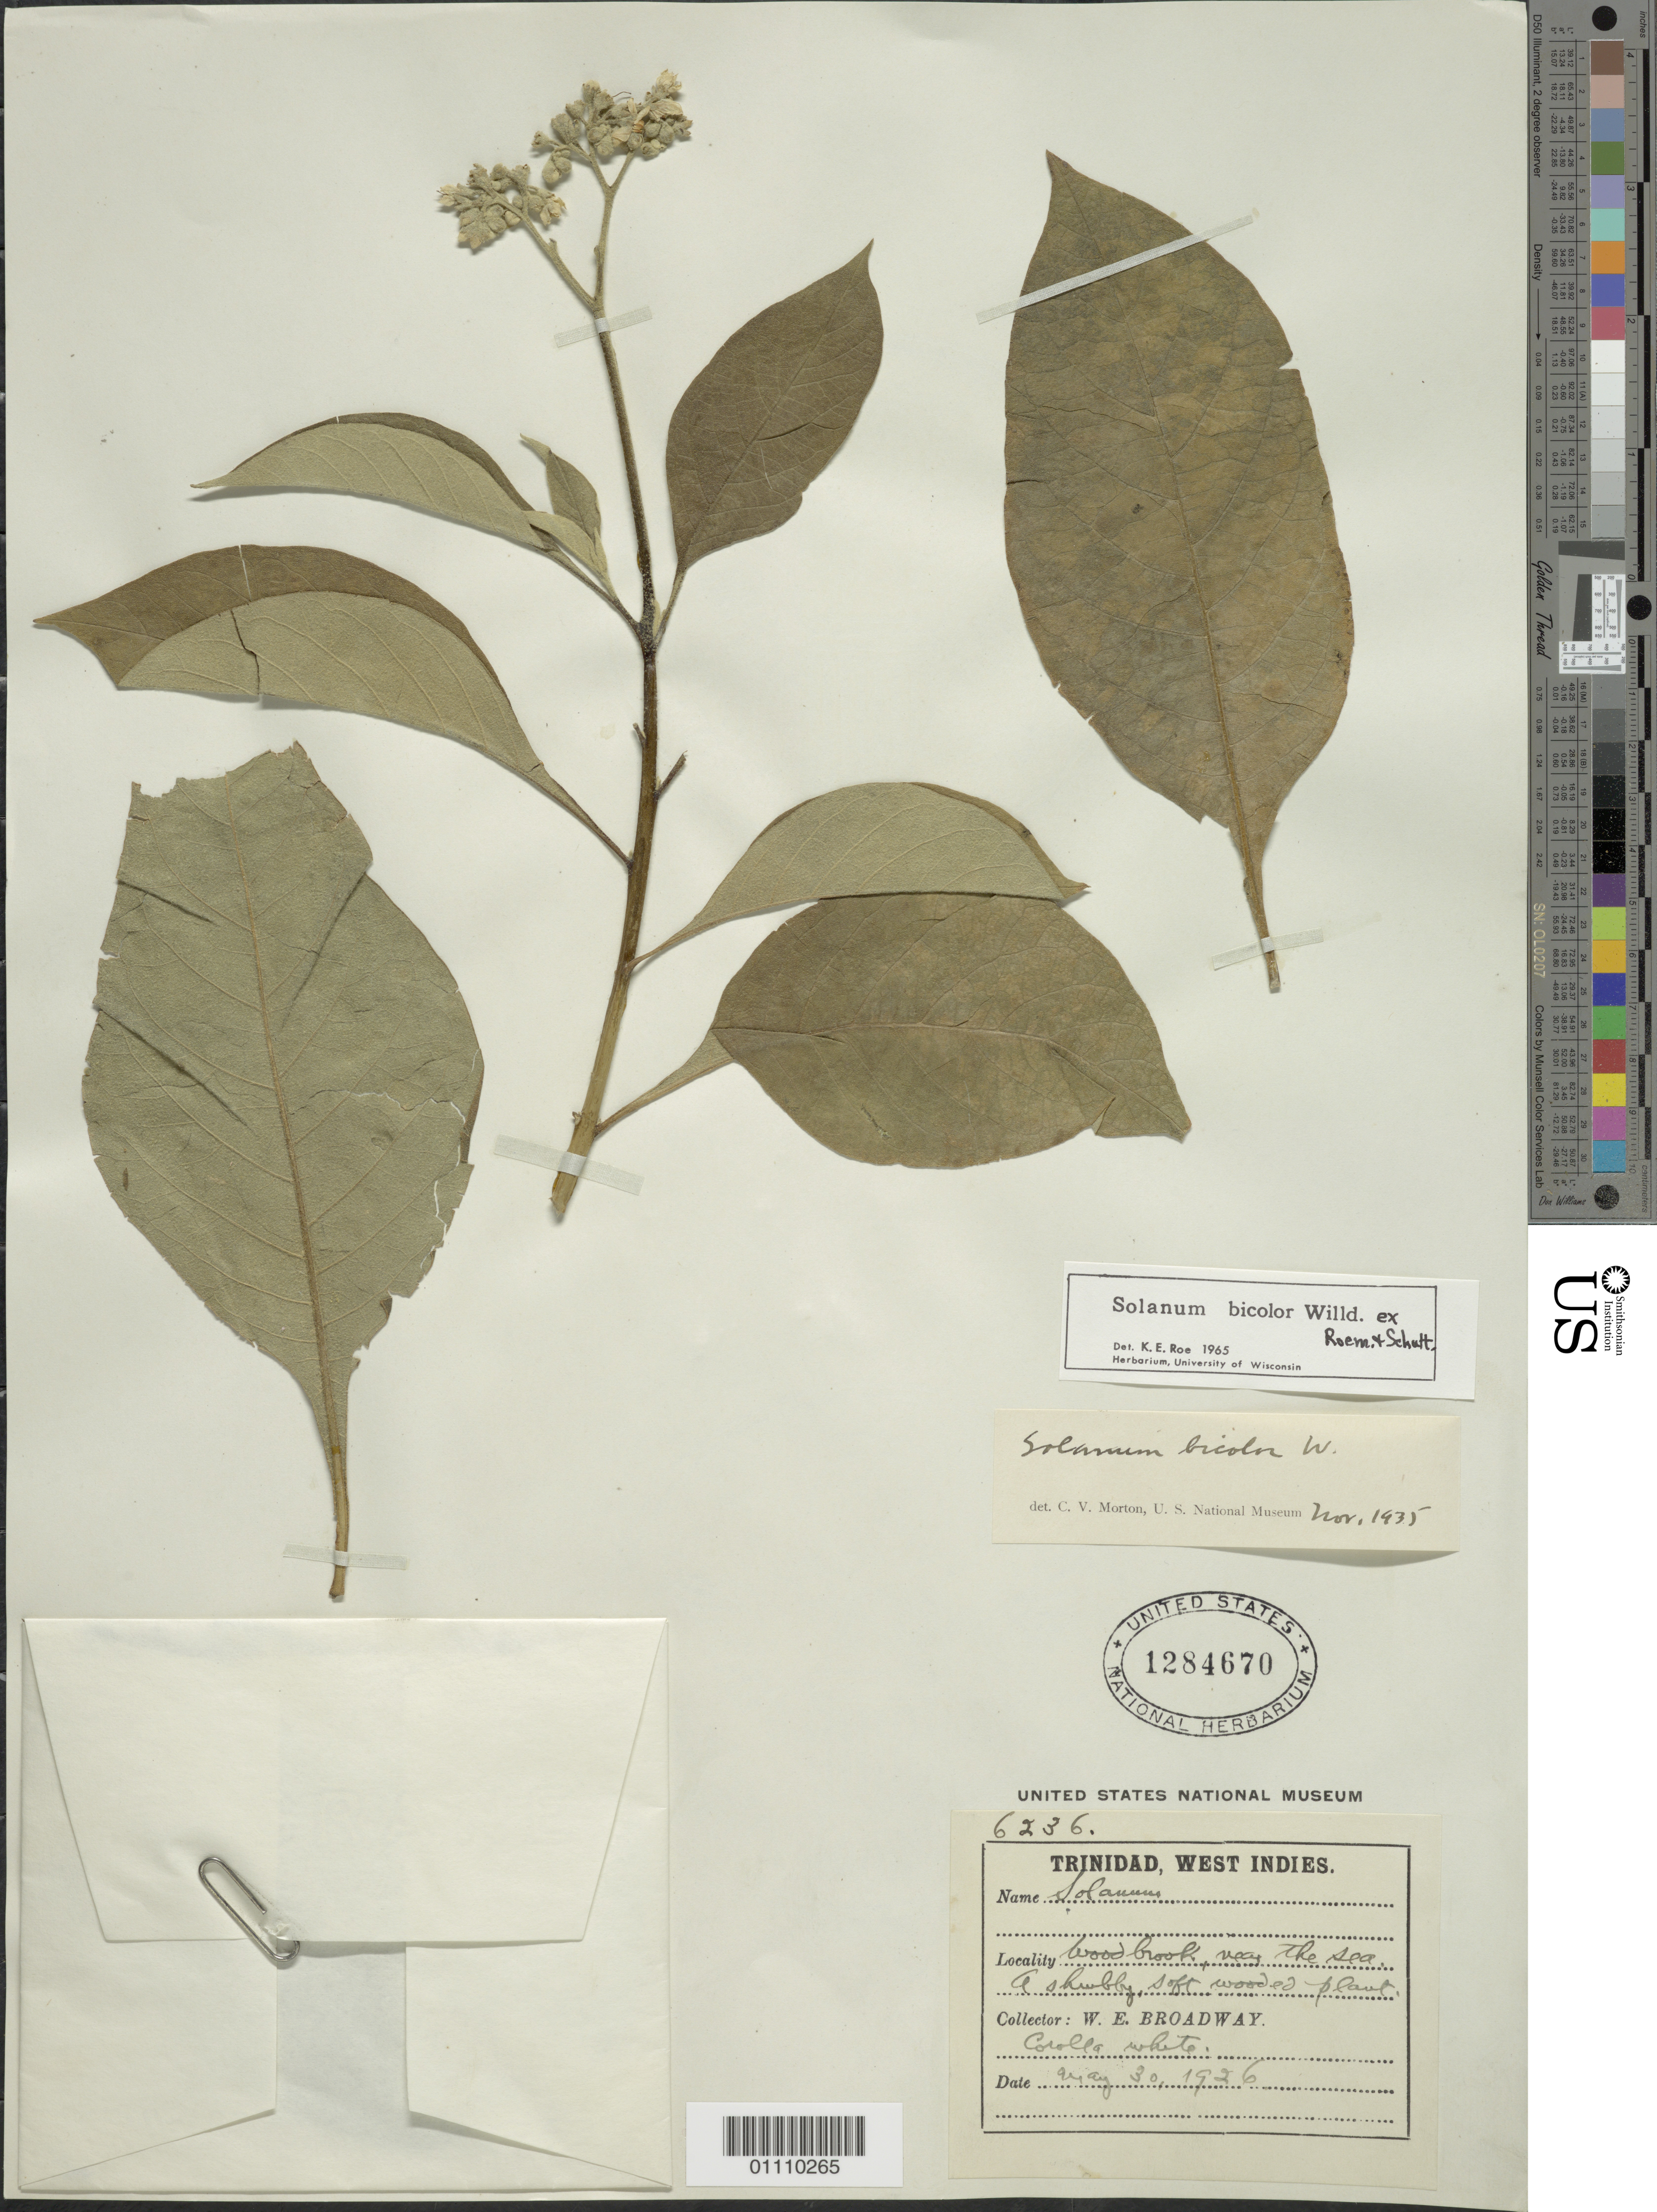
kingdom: Plantae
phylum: Tracheophyta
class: Magnoliopsida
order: Solanales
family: Solanaceae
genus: Solanum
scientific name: Solanum bicolor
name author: Willd. ex Roem. & Schult.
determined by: Roe, K.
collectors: W. E. Broadway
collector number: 6236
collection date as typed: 30 May 1926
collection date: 1926-05-30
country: Trinidad and Tobago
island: Trinidad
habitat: Wood, brook, near the sea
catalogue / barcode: US 1284670